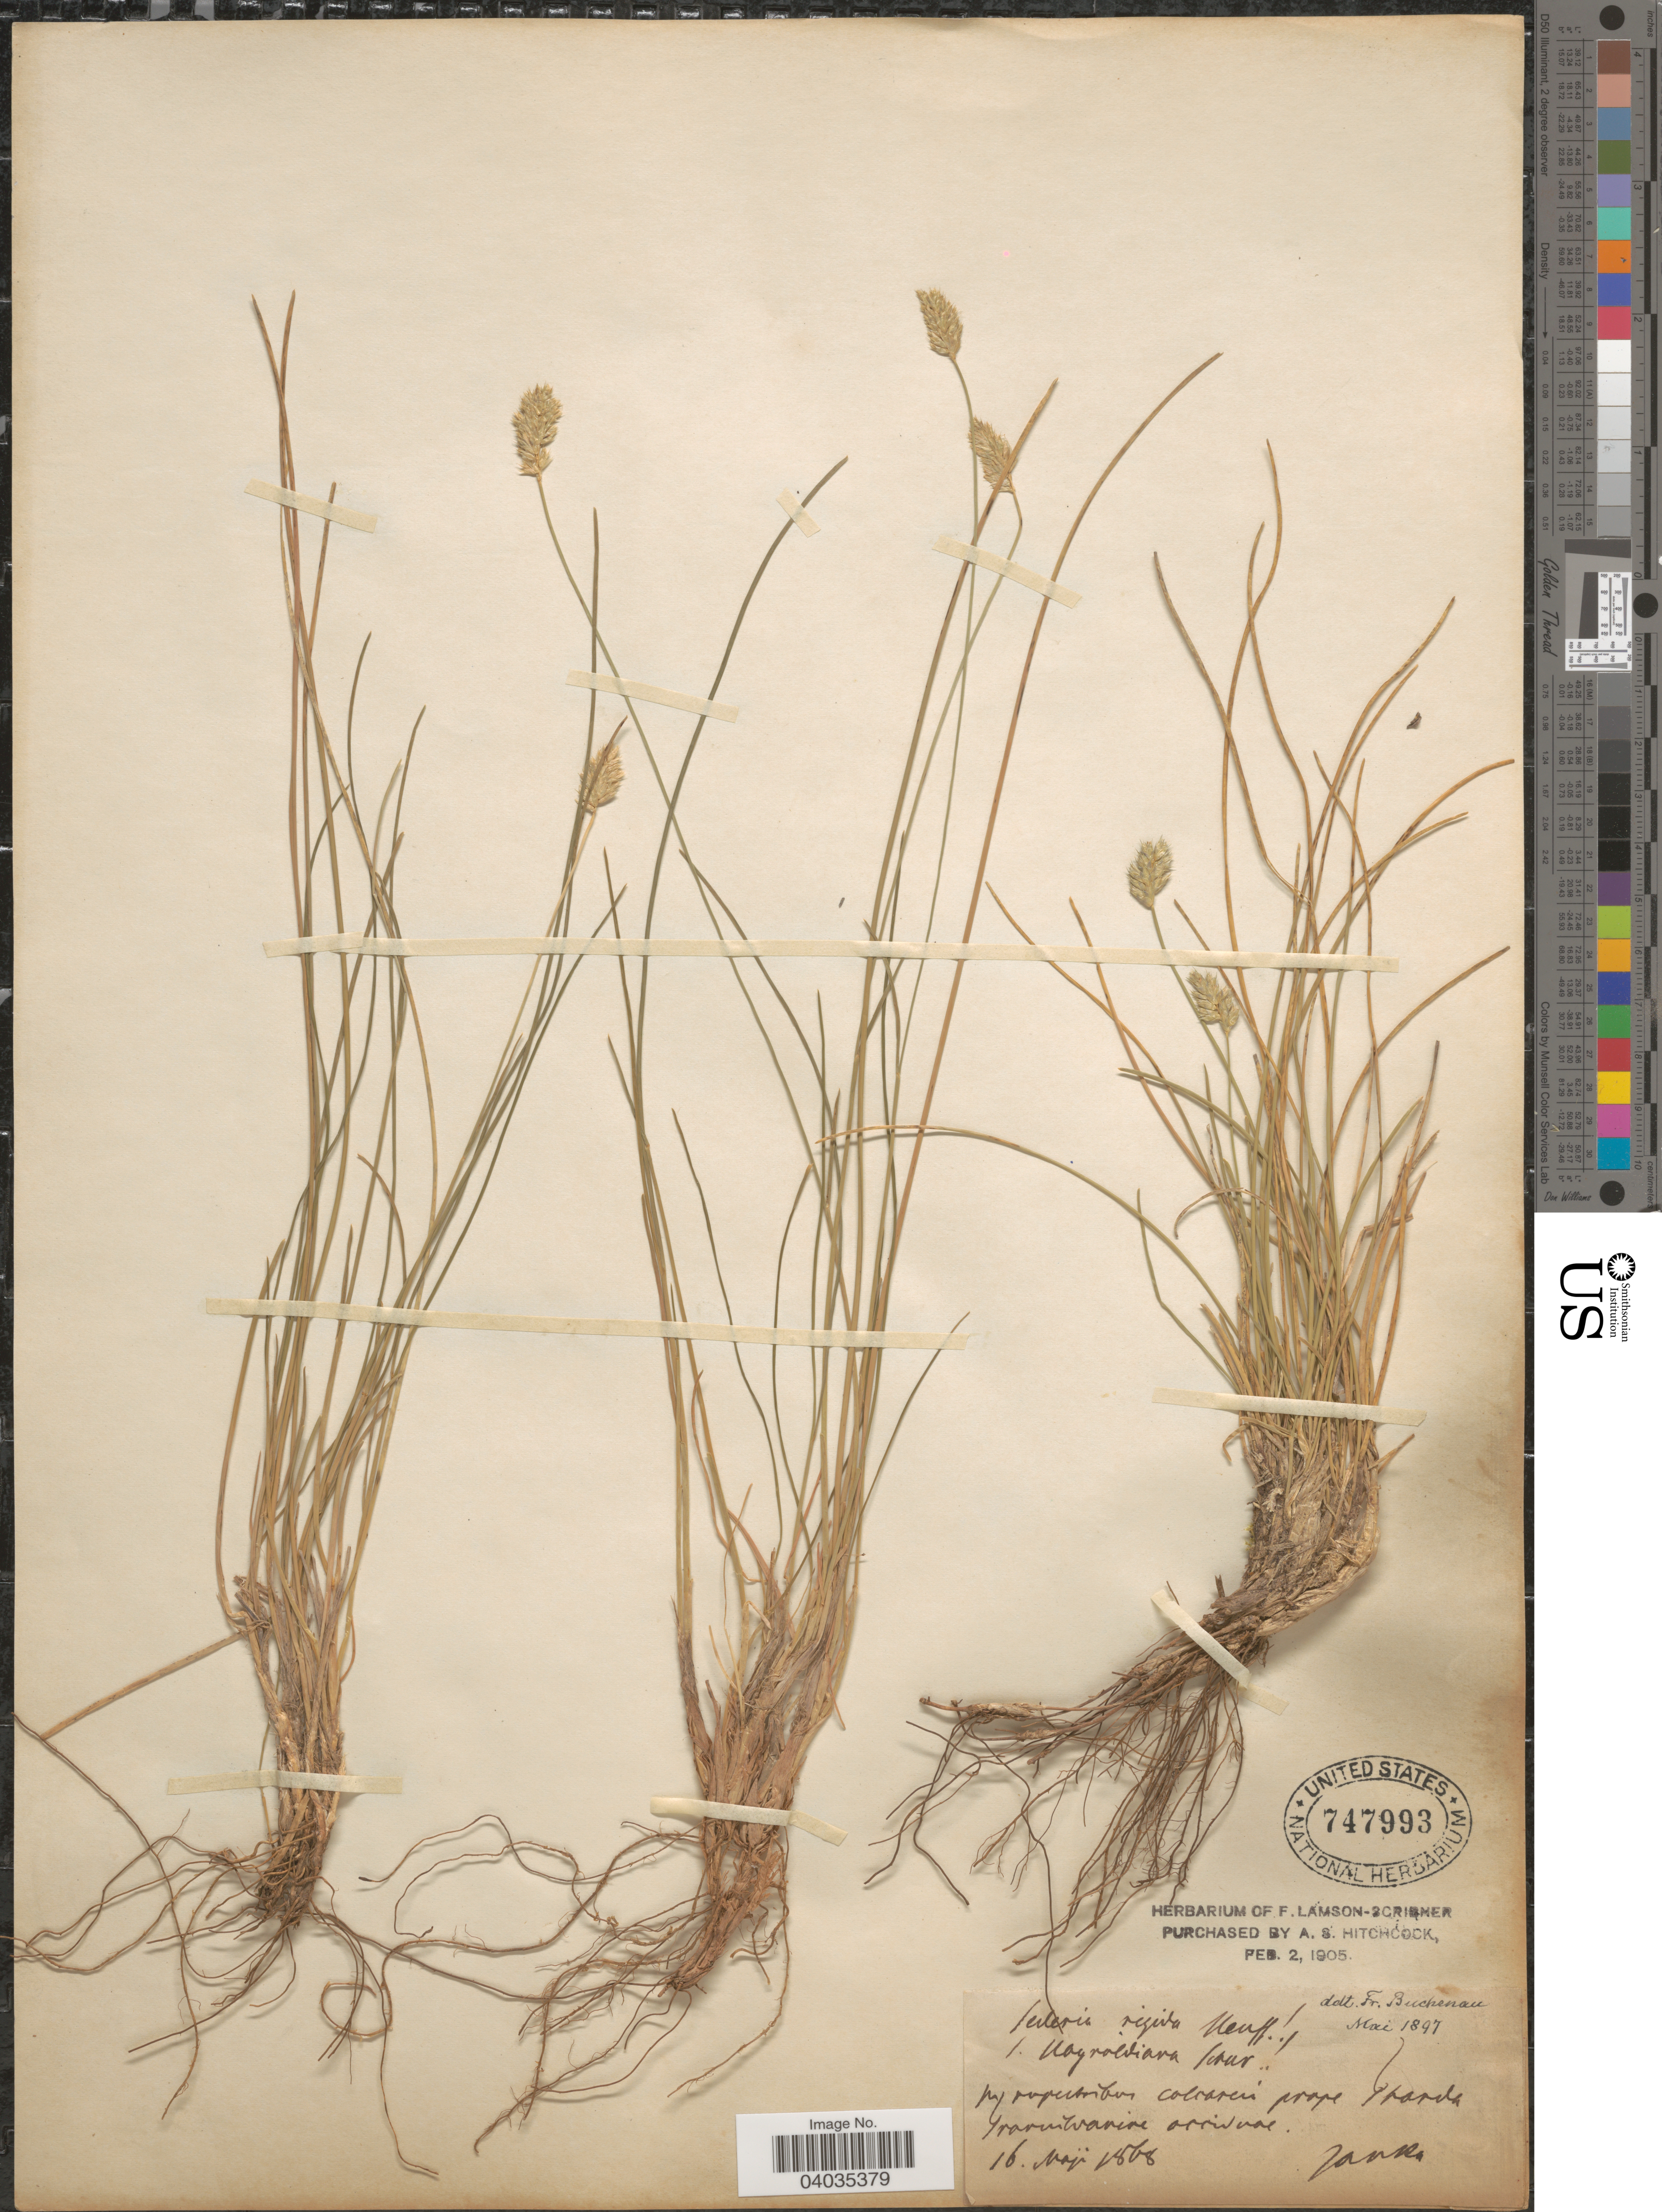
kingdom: Plantae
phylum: Tracheophyta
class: Liliopsida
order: Poales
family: Poaceae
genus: Sesleria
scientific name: Sesleria rigida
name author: Heuff. ex Rchb.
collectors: V. Janka von Bulcs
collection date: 1868-05-16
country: Romania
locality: In propertribus calcareis prope Tharda Transilvania arrivual. [interpreted]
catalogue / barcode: US 747993